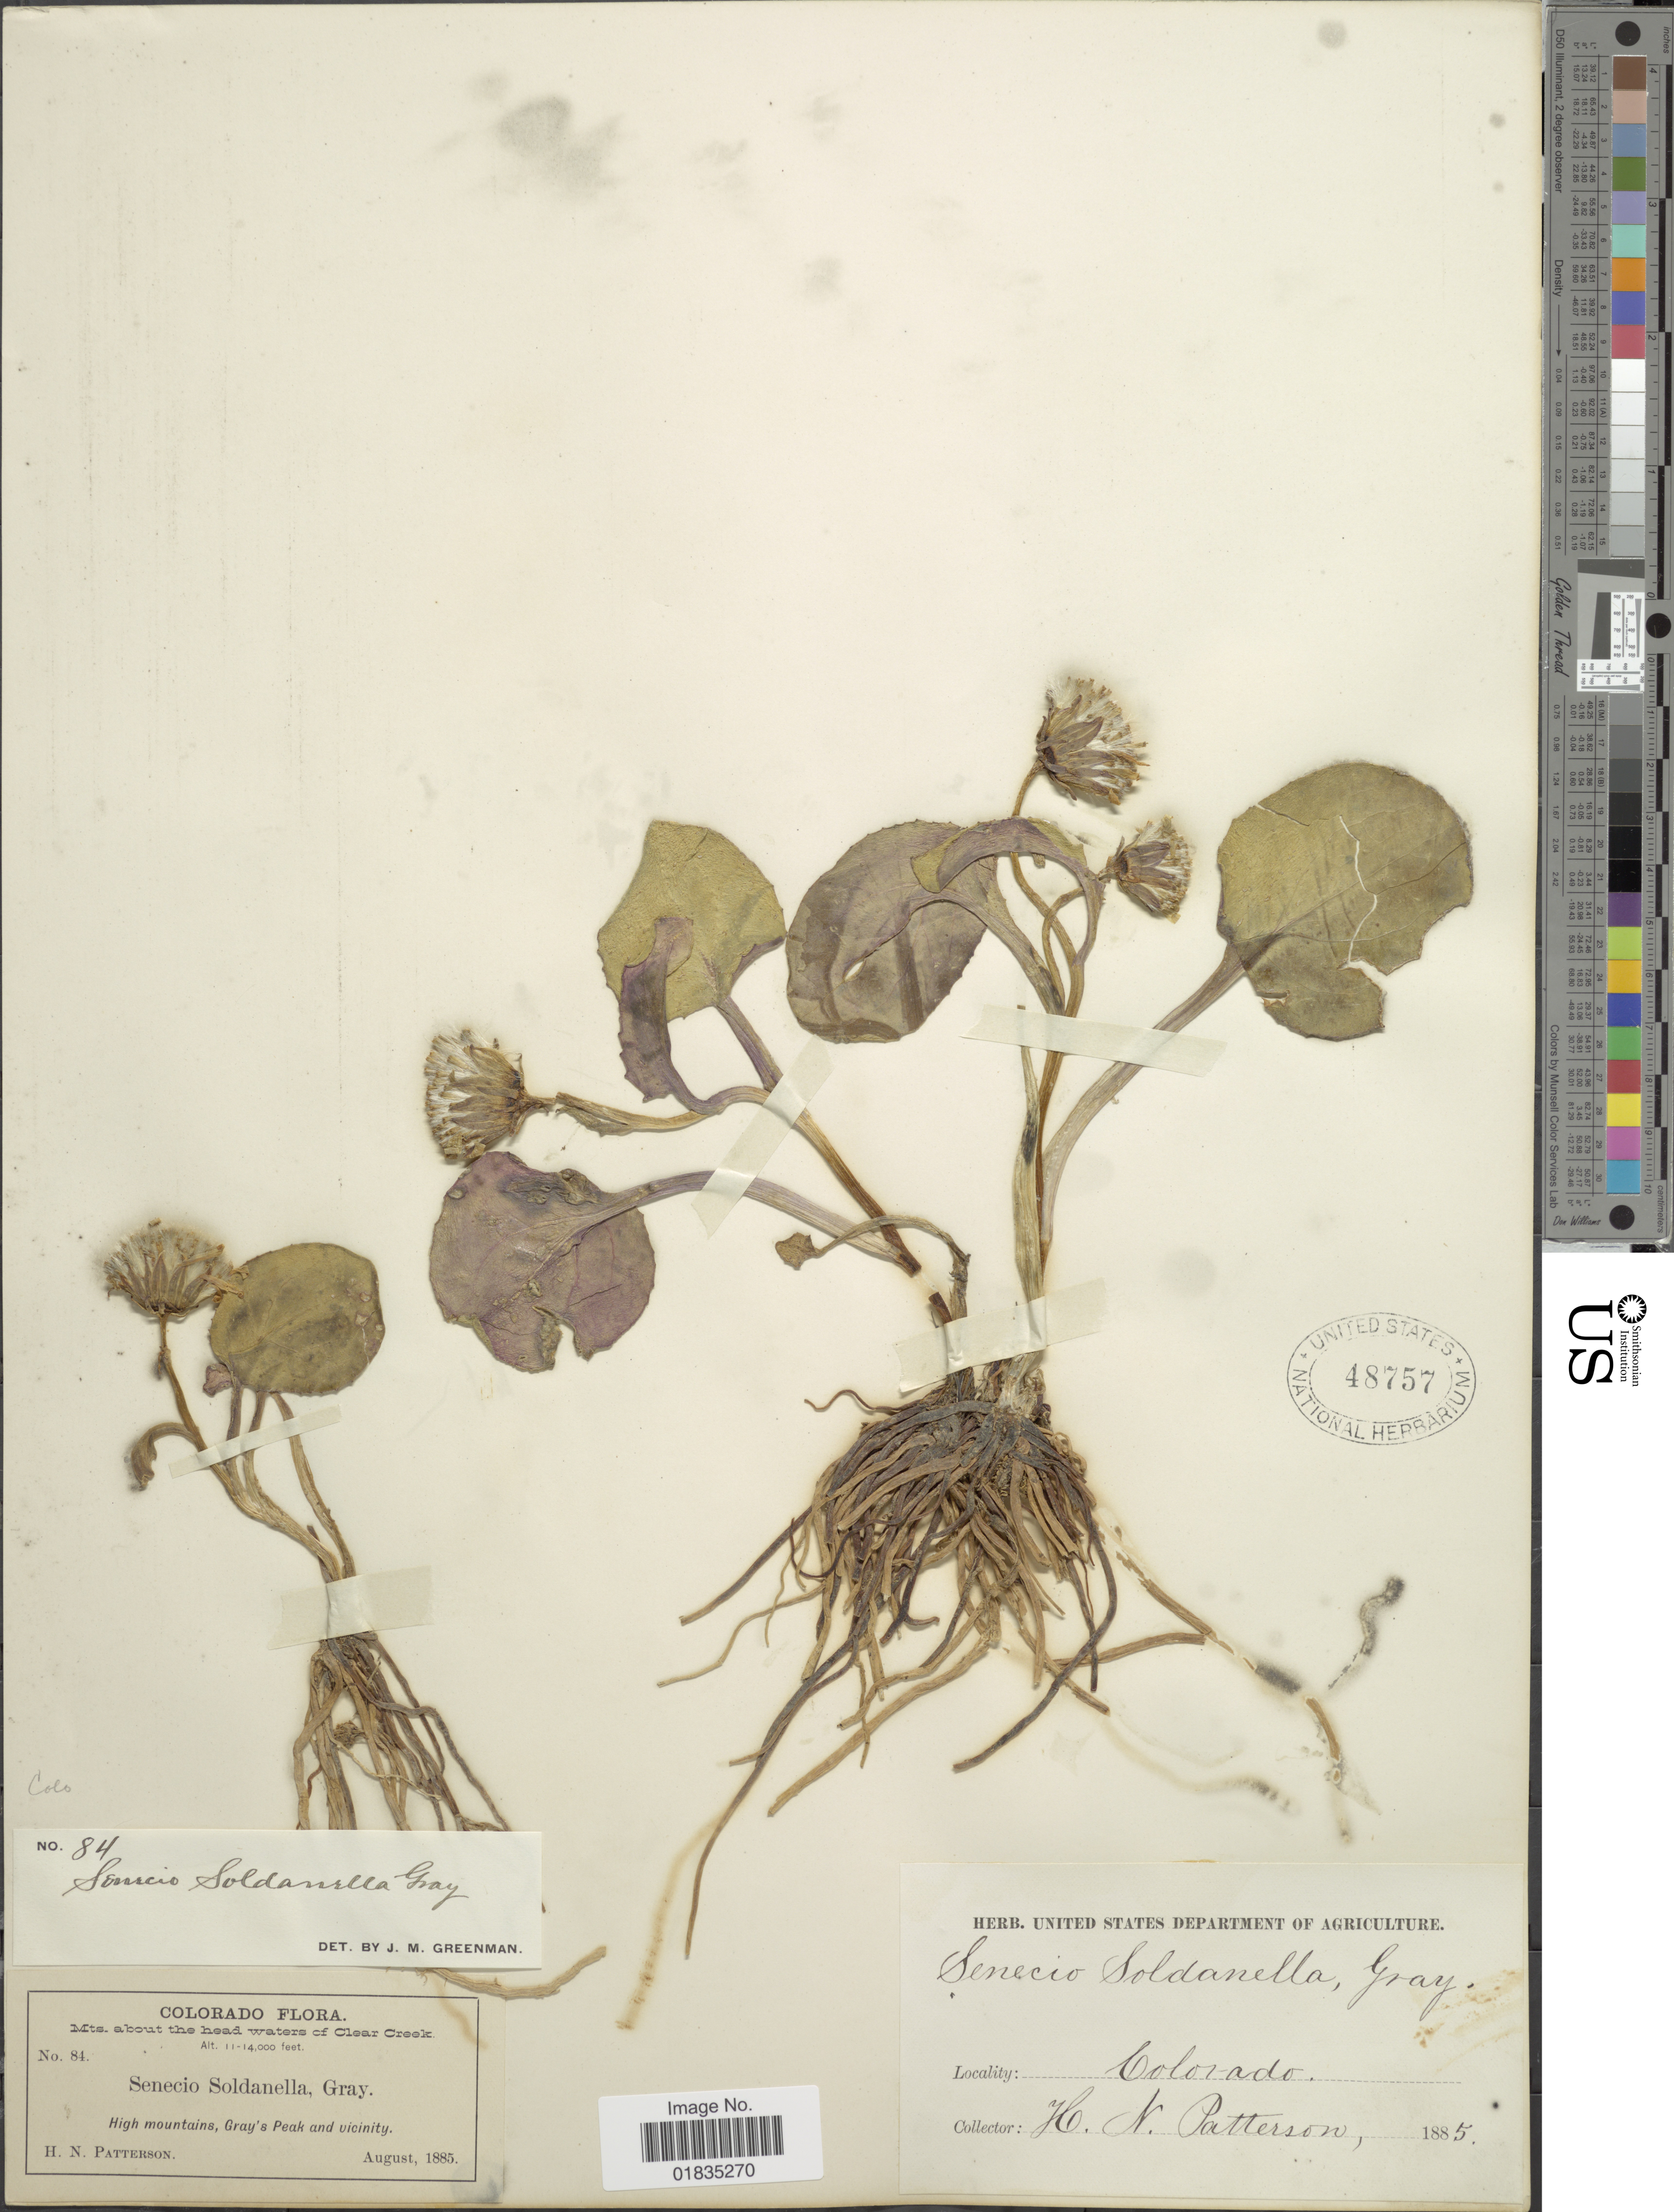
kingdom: Plantae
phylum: Tracheophyta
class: Magnoliopsida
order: Asterales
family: Asteraceae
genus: Senecio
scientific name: Senecio soldanella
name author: A. Gray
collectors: H. N. Patterson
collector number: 84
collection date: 1885-08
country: United States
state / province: Colorado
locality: Mts. about the head waters of Clear Creek, High mountans, Gray's Peak and vicinity.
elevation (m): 3353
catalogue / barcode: US 48757